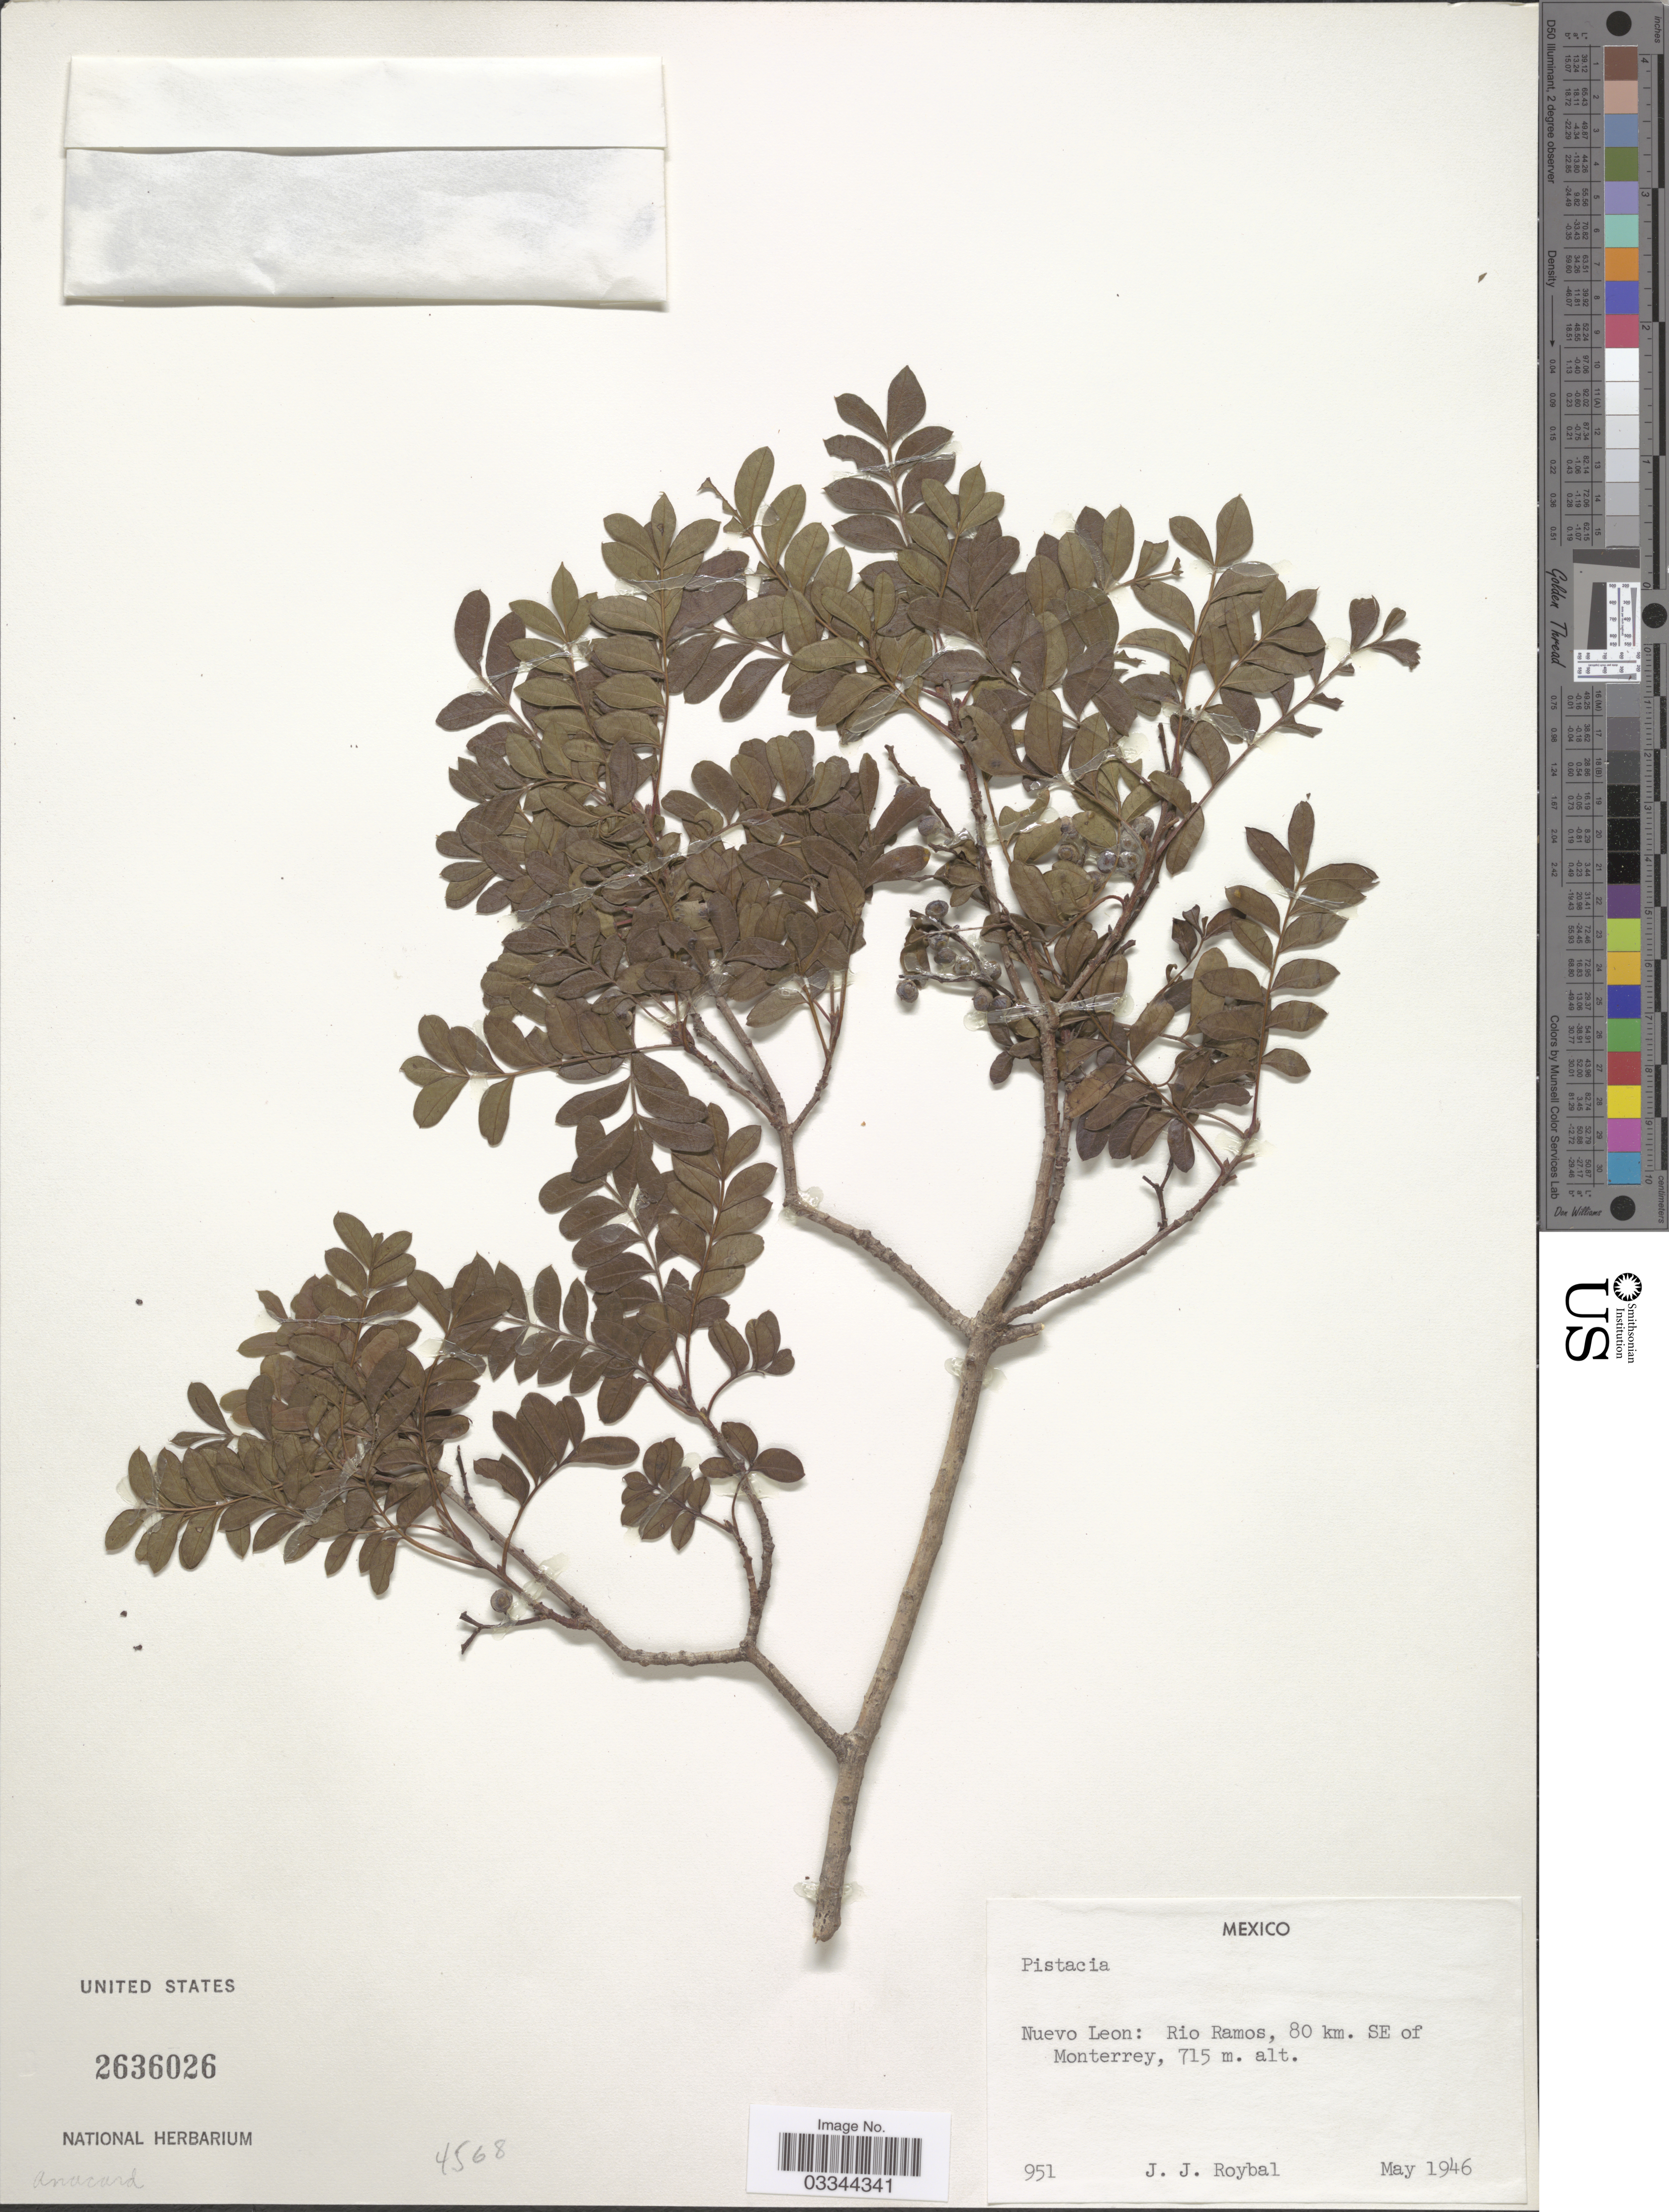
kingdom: Plantae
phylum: Tracheophyta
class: Magnoliopsida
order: Sapindales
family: Anacardiaceae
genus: Pistacia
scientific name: Pistacia sp.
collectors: J. J. Roybal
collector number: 951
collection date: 1946-05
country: Mexico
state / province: Nuevo León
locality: Rio Ramos, 80 km. SE of Monterrey.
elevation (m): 715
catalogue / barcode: US 2636026